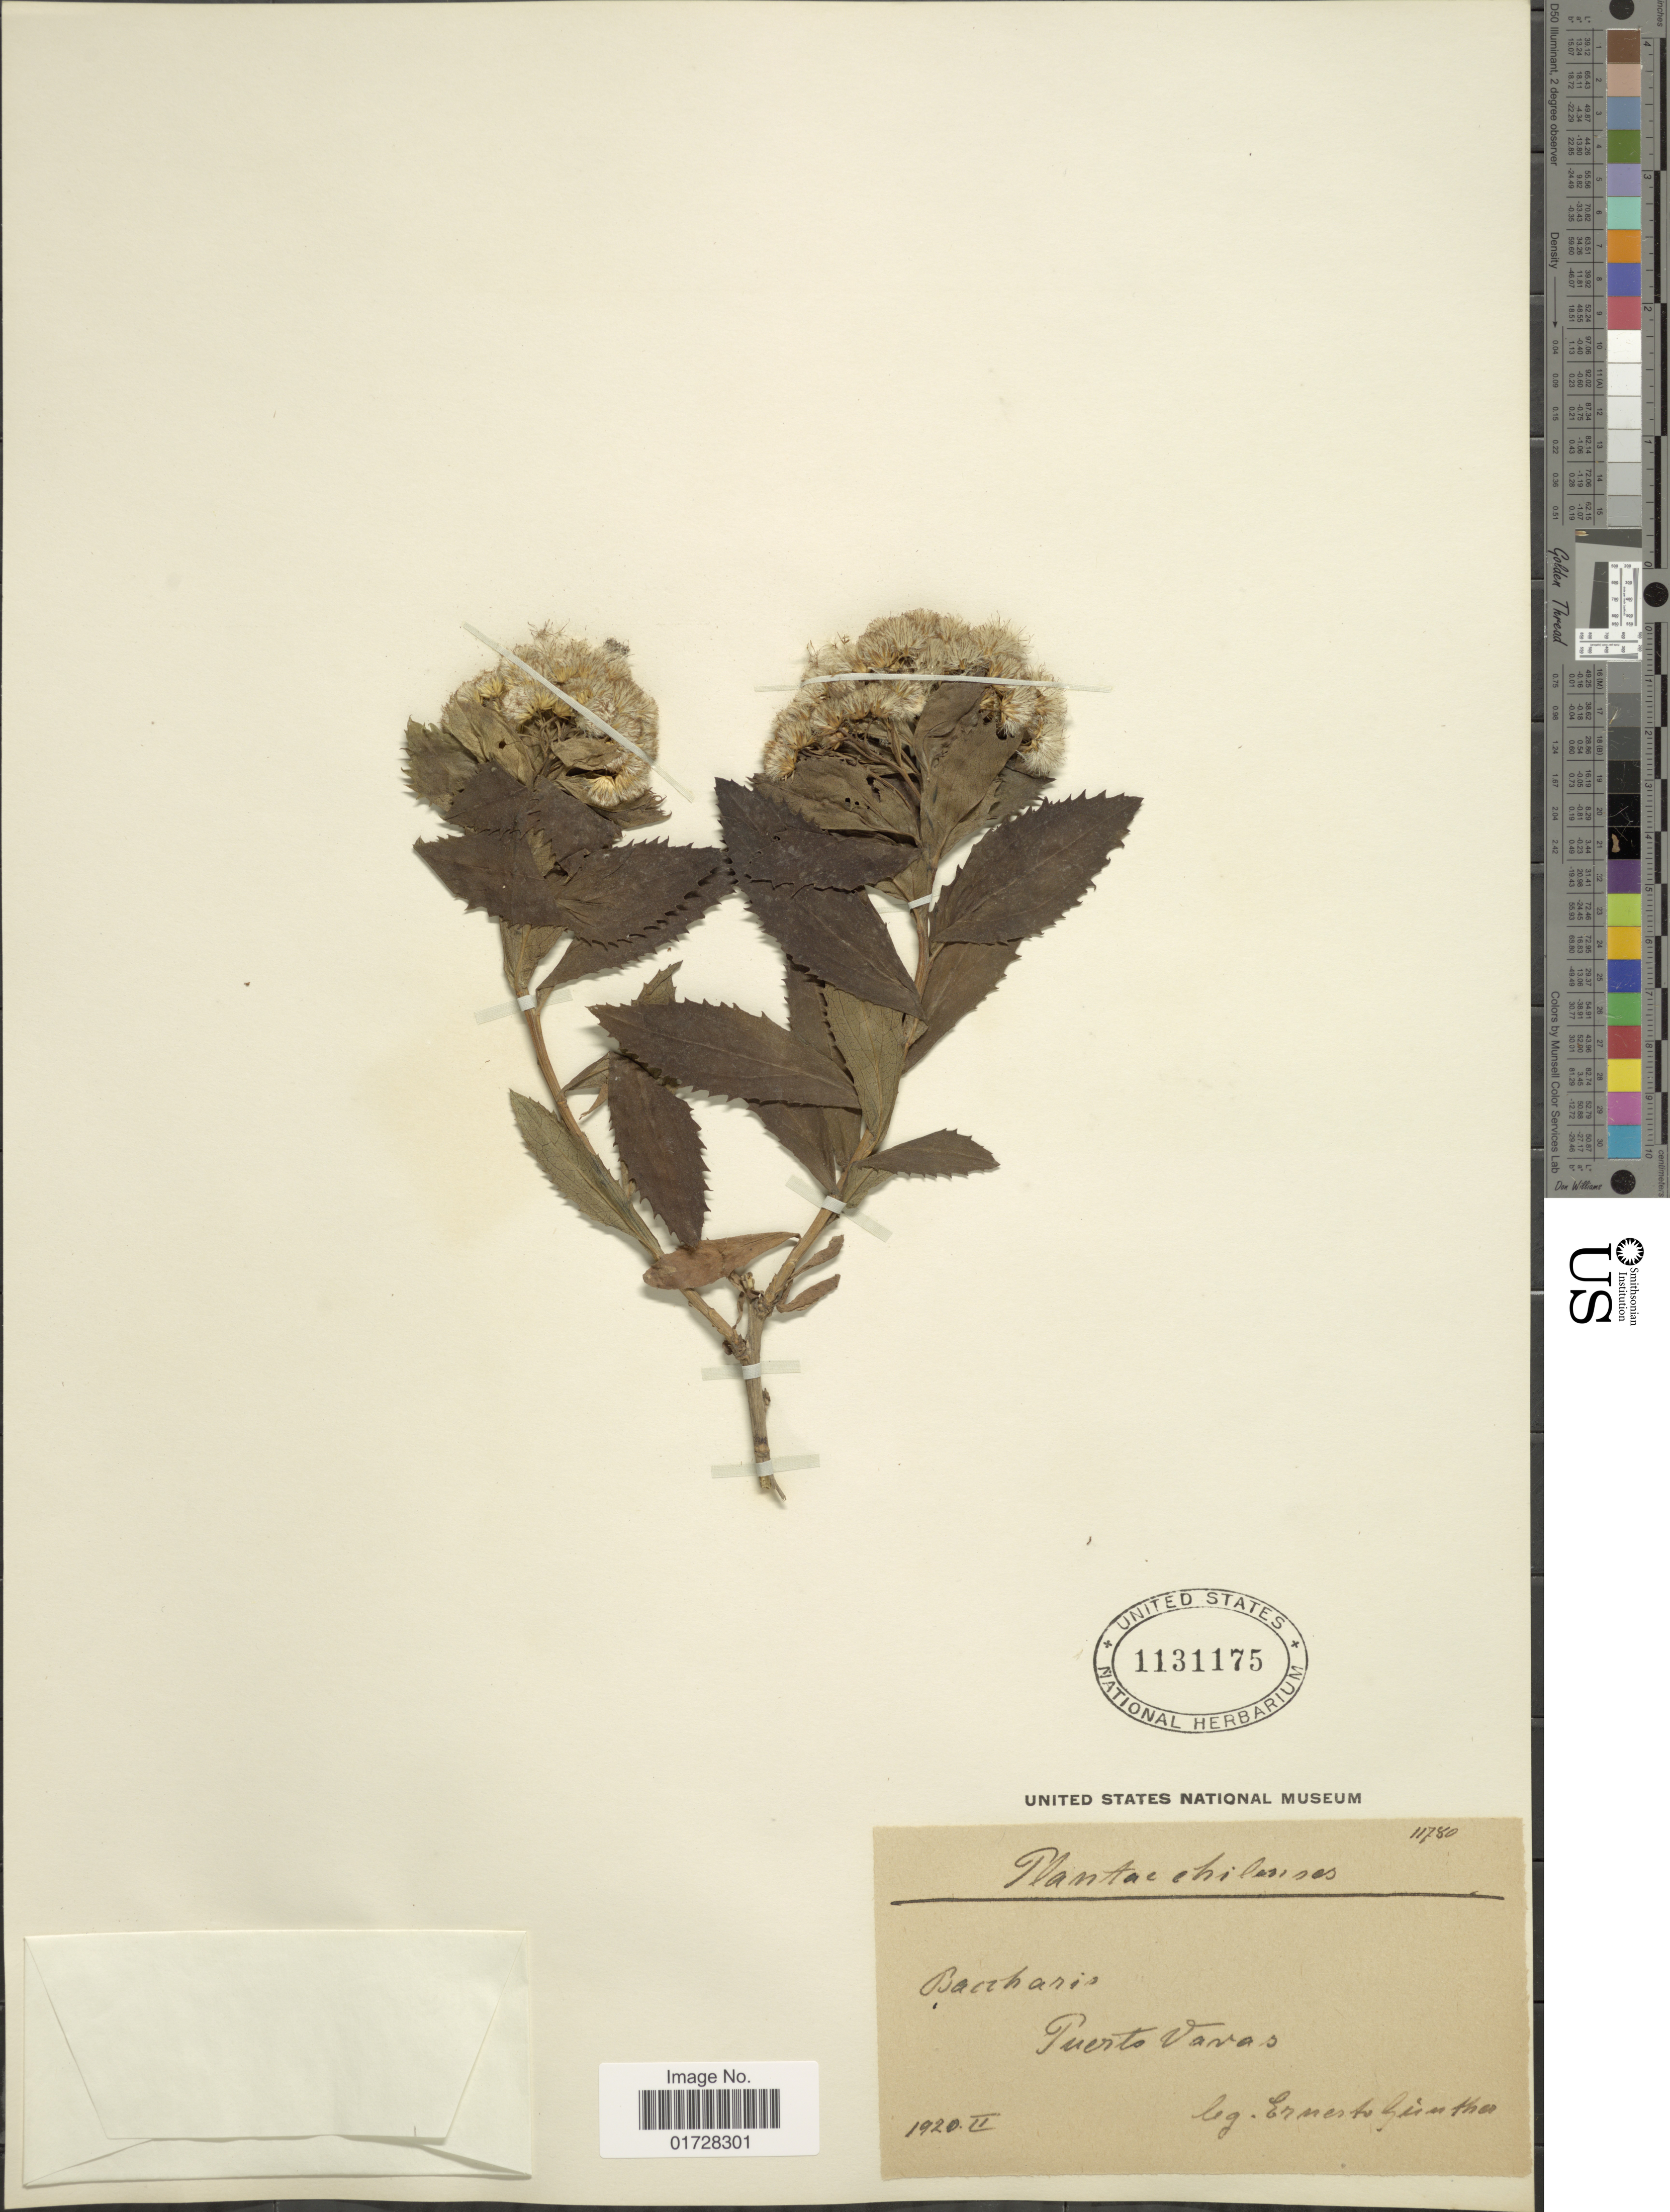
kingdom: Plantae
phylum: Tracheophyta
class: Magnoliopsida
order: Asterales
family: Asteraceae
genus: Baccharis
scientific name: Baccharis sphaerocephala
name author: Hook. & Arn.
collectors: E. Gunther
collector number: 11780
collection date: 1920-02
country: Chile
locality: Puerto Varas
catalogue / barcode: US 1131175